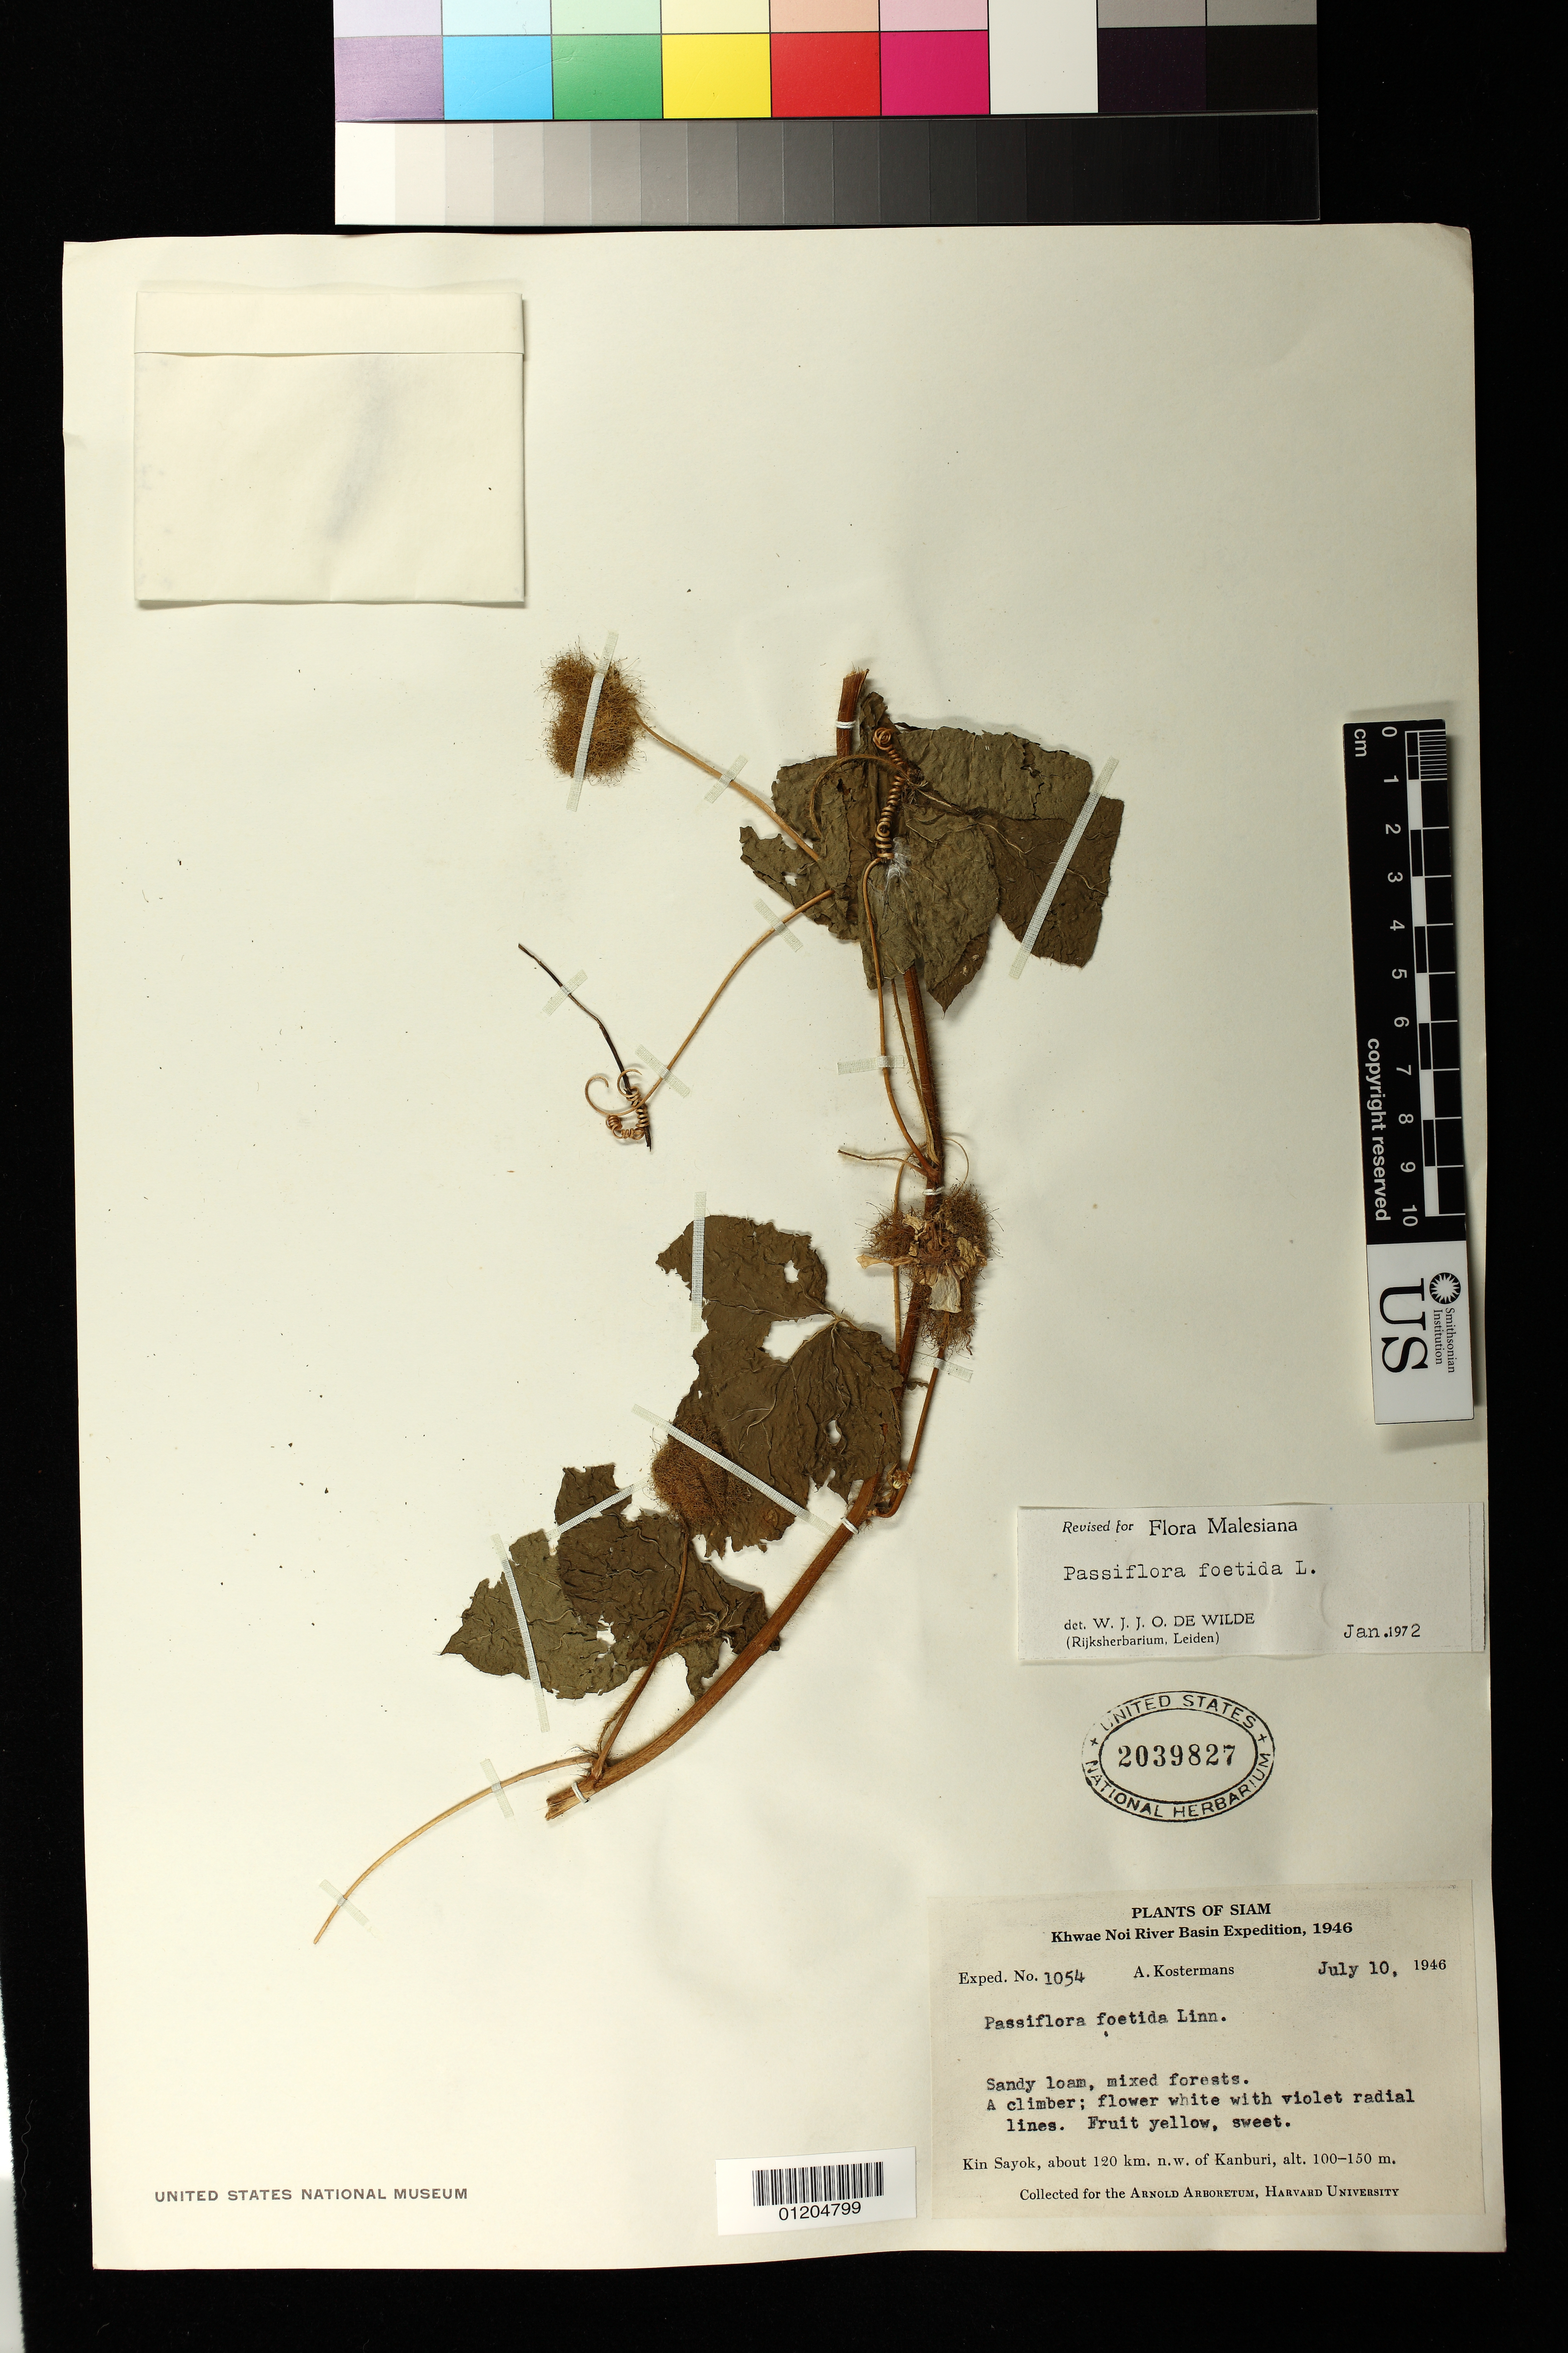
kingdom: Plantae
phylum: Tracheophyta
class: Magnoliopsida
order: Malpighiales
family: Passifloraceae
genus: Passiflora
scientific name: Passiflora foetida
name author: L.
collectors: A. J. G. Kostermans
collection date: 1946-07-10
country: Thailand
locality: Kin Sayok, about 120 km. n.w. of Kanburi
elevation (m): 100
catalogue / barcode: US 2039827